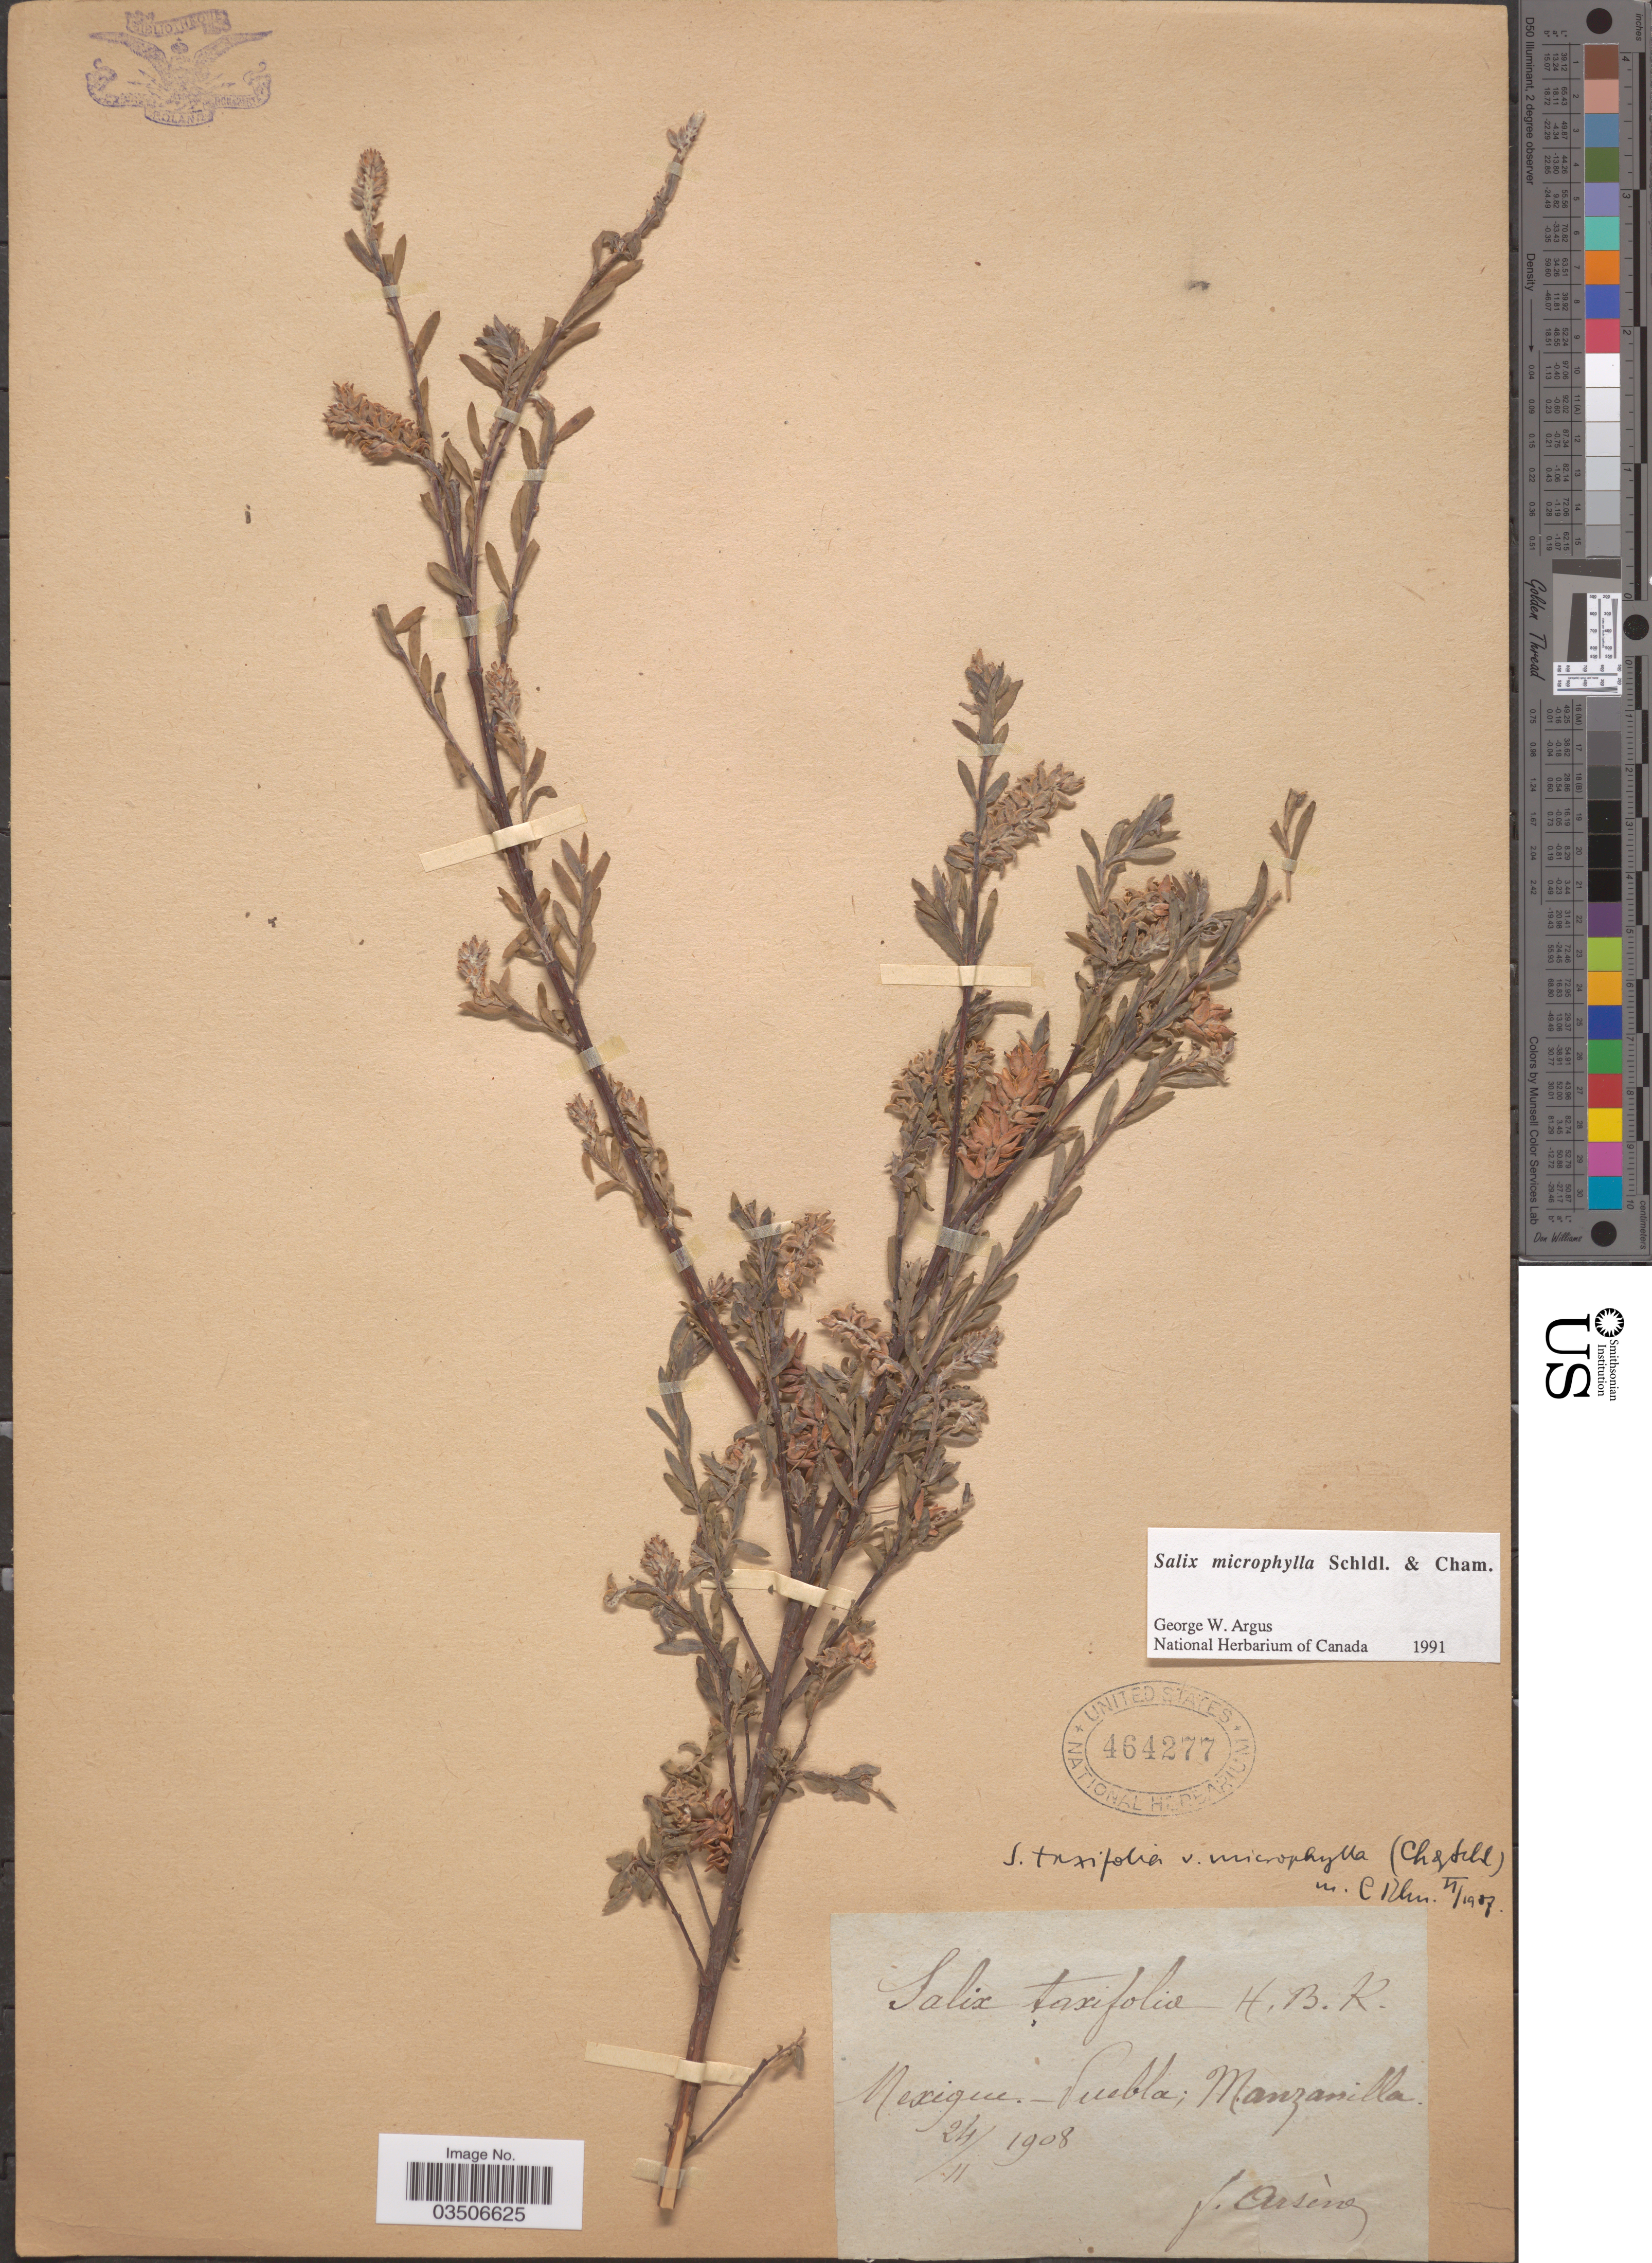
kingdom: Plantae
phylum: Tracheophyta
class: Magnoliopsida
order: Malpighiales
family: Salicaceae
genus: Salix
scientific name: Salix microphylla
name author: Schltdl. & Cham.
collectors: F. Arsène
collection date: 1908-11-24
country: Mexico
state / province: Puebla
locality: Manzanilla.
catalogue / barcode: US 464277